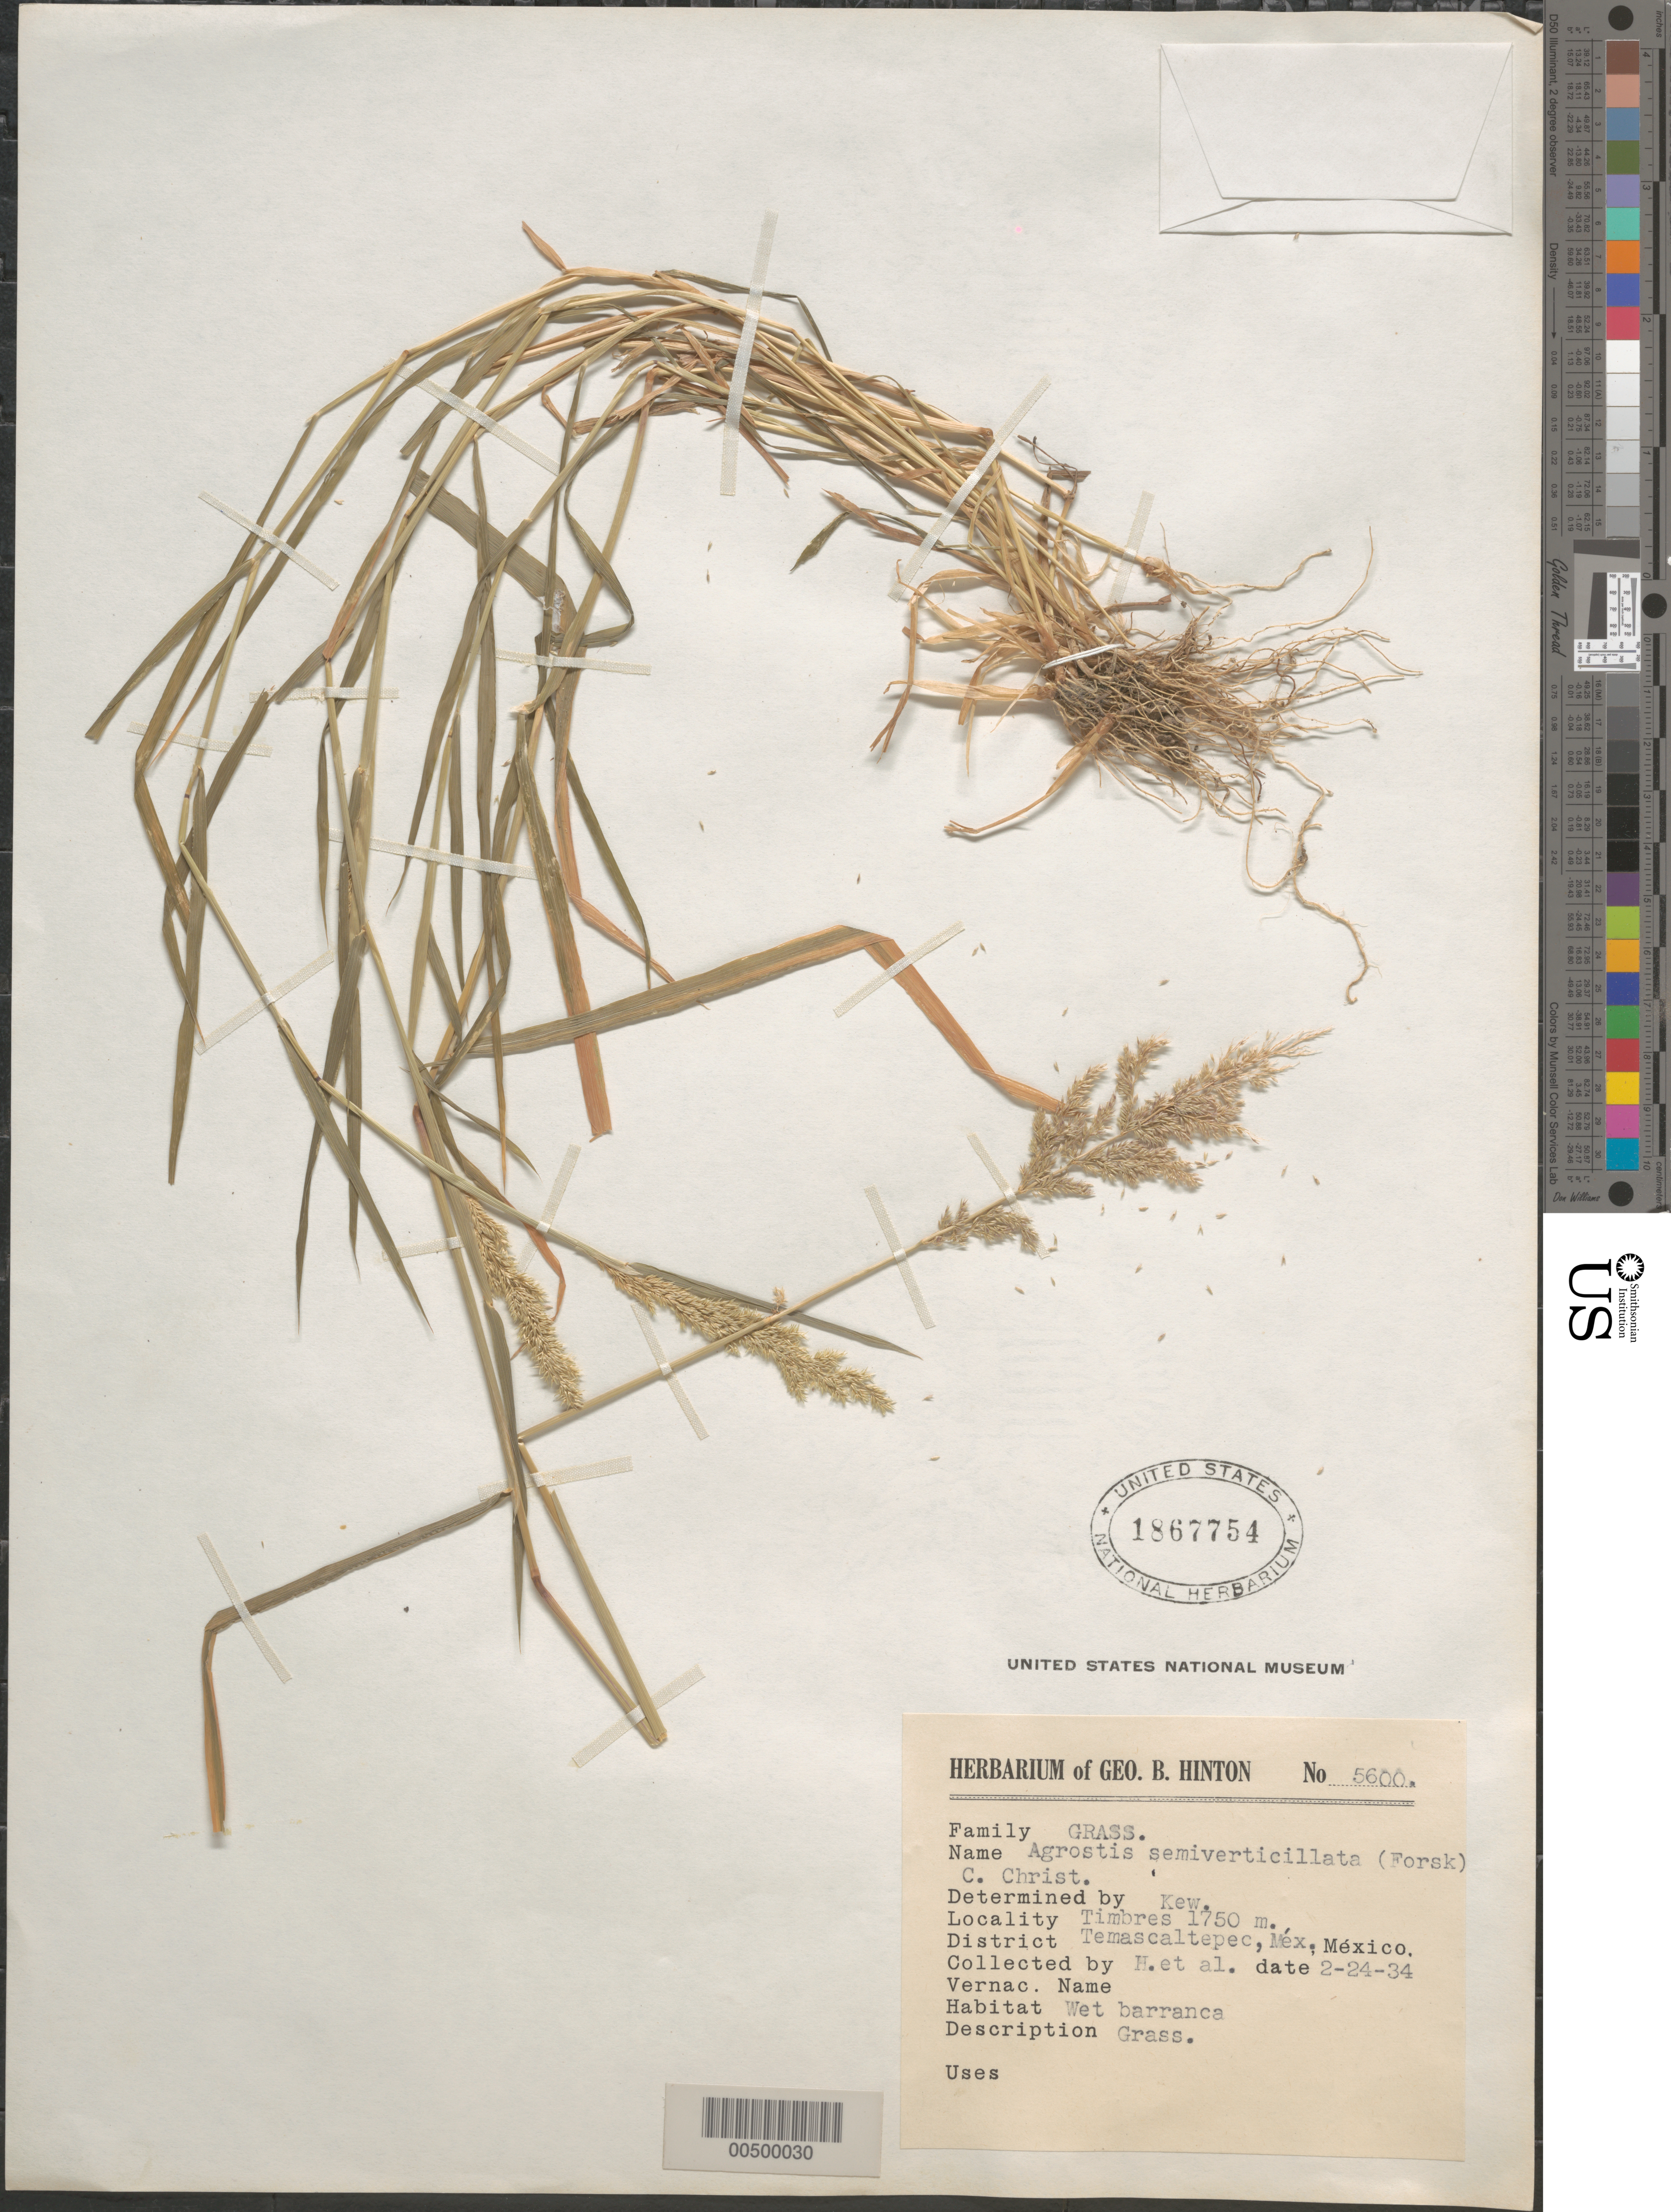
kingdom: Plantae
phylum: Tracheophyta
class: Liliopsida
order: Poales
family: Poaceae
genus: Polypogon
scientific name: Polypogon sp.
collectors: G. B. Hinton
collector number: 5600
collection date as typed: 24 Feb 1934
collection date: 1934-02-24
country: Mexico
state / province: México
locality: Temascaltepec Dist, Timbres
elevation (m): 1750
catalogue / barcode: US 1867754